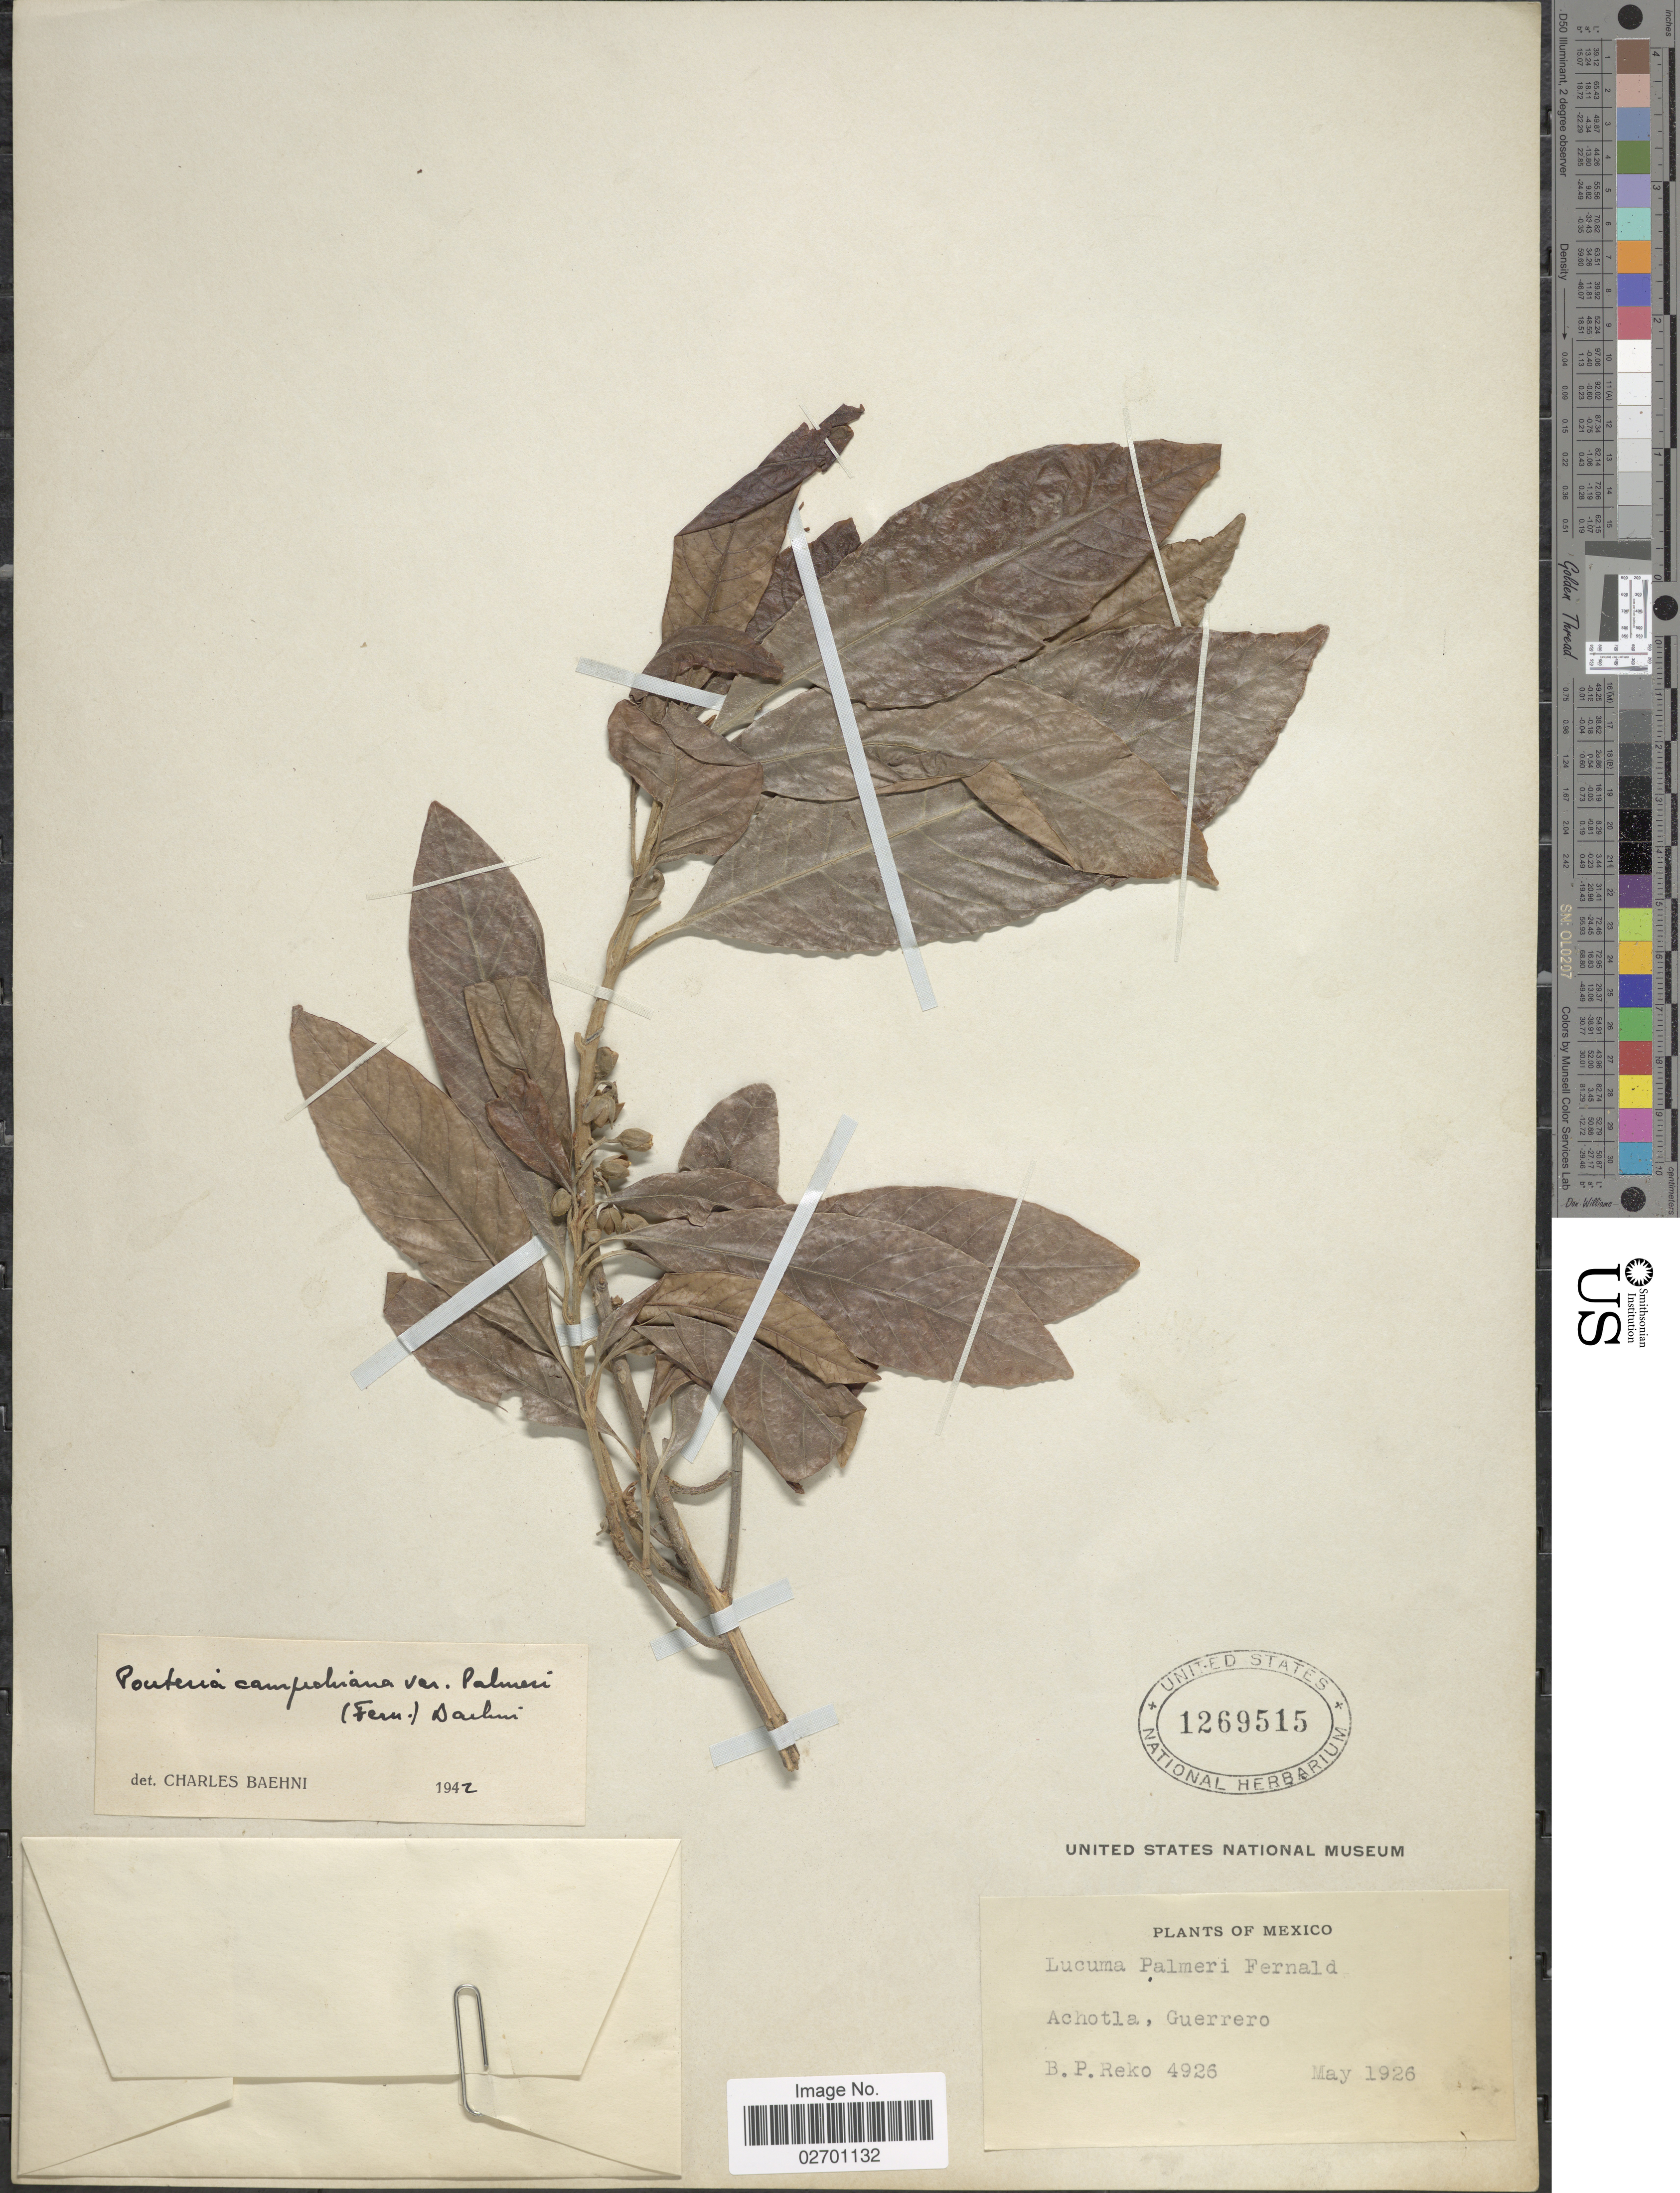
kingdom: Plantae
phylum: Tracheophyta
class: Magnoliopsida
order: Ericales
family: Sapotaceae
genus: Pouteria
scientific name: Pouteria campechiana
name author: (Kunth) Baehni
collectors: B. P. Reko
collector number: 4926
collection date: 1926-05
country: Mexico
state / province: Guerrero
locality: Achotla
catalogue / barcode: US 1269515